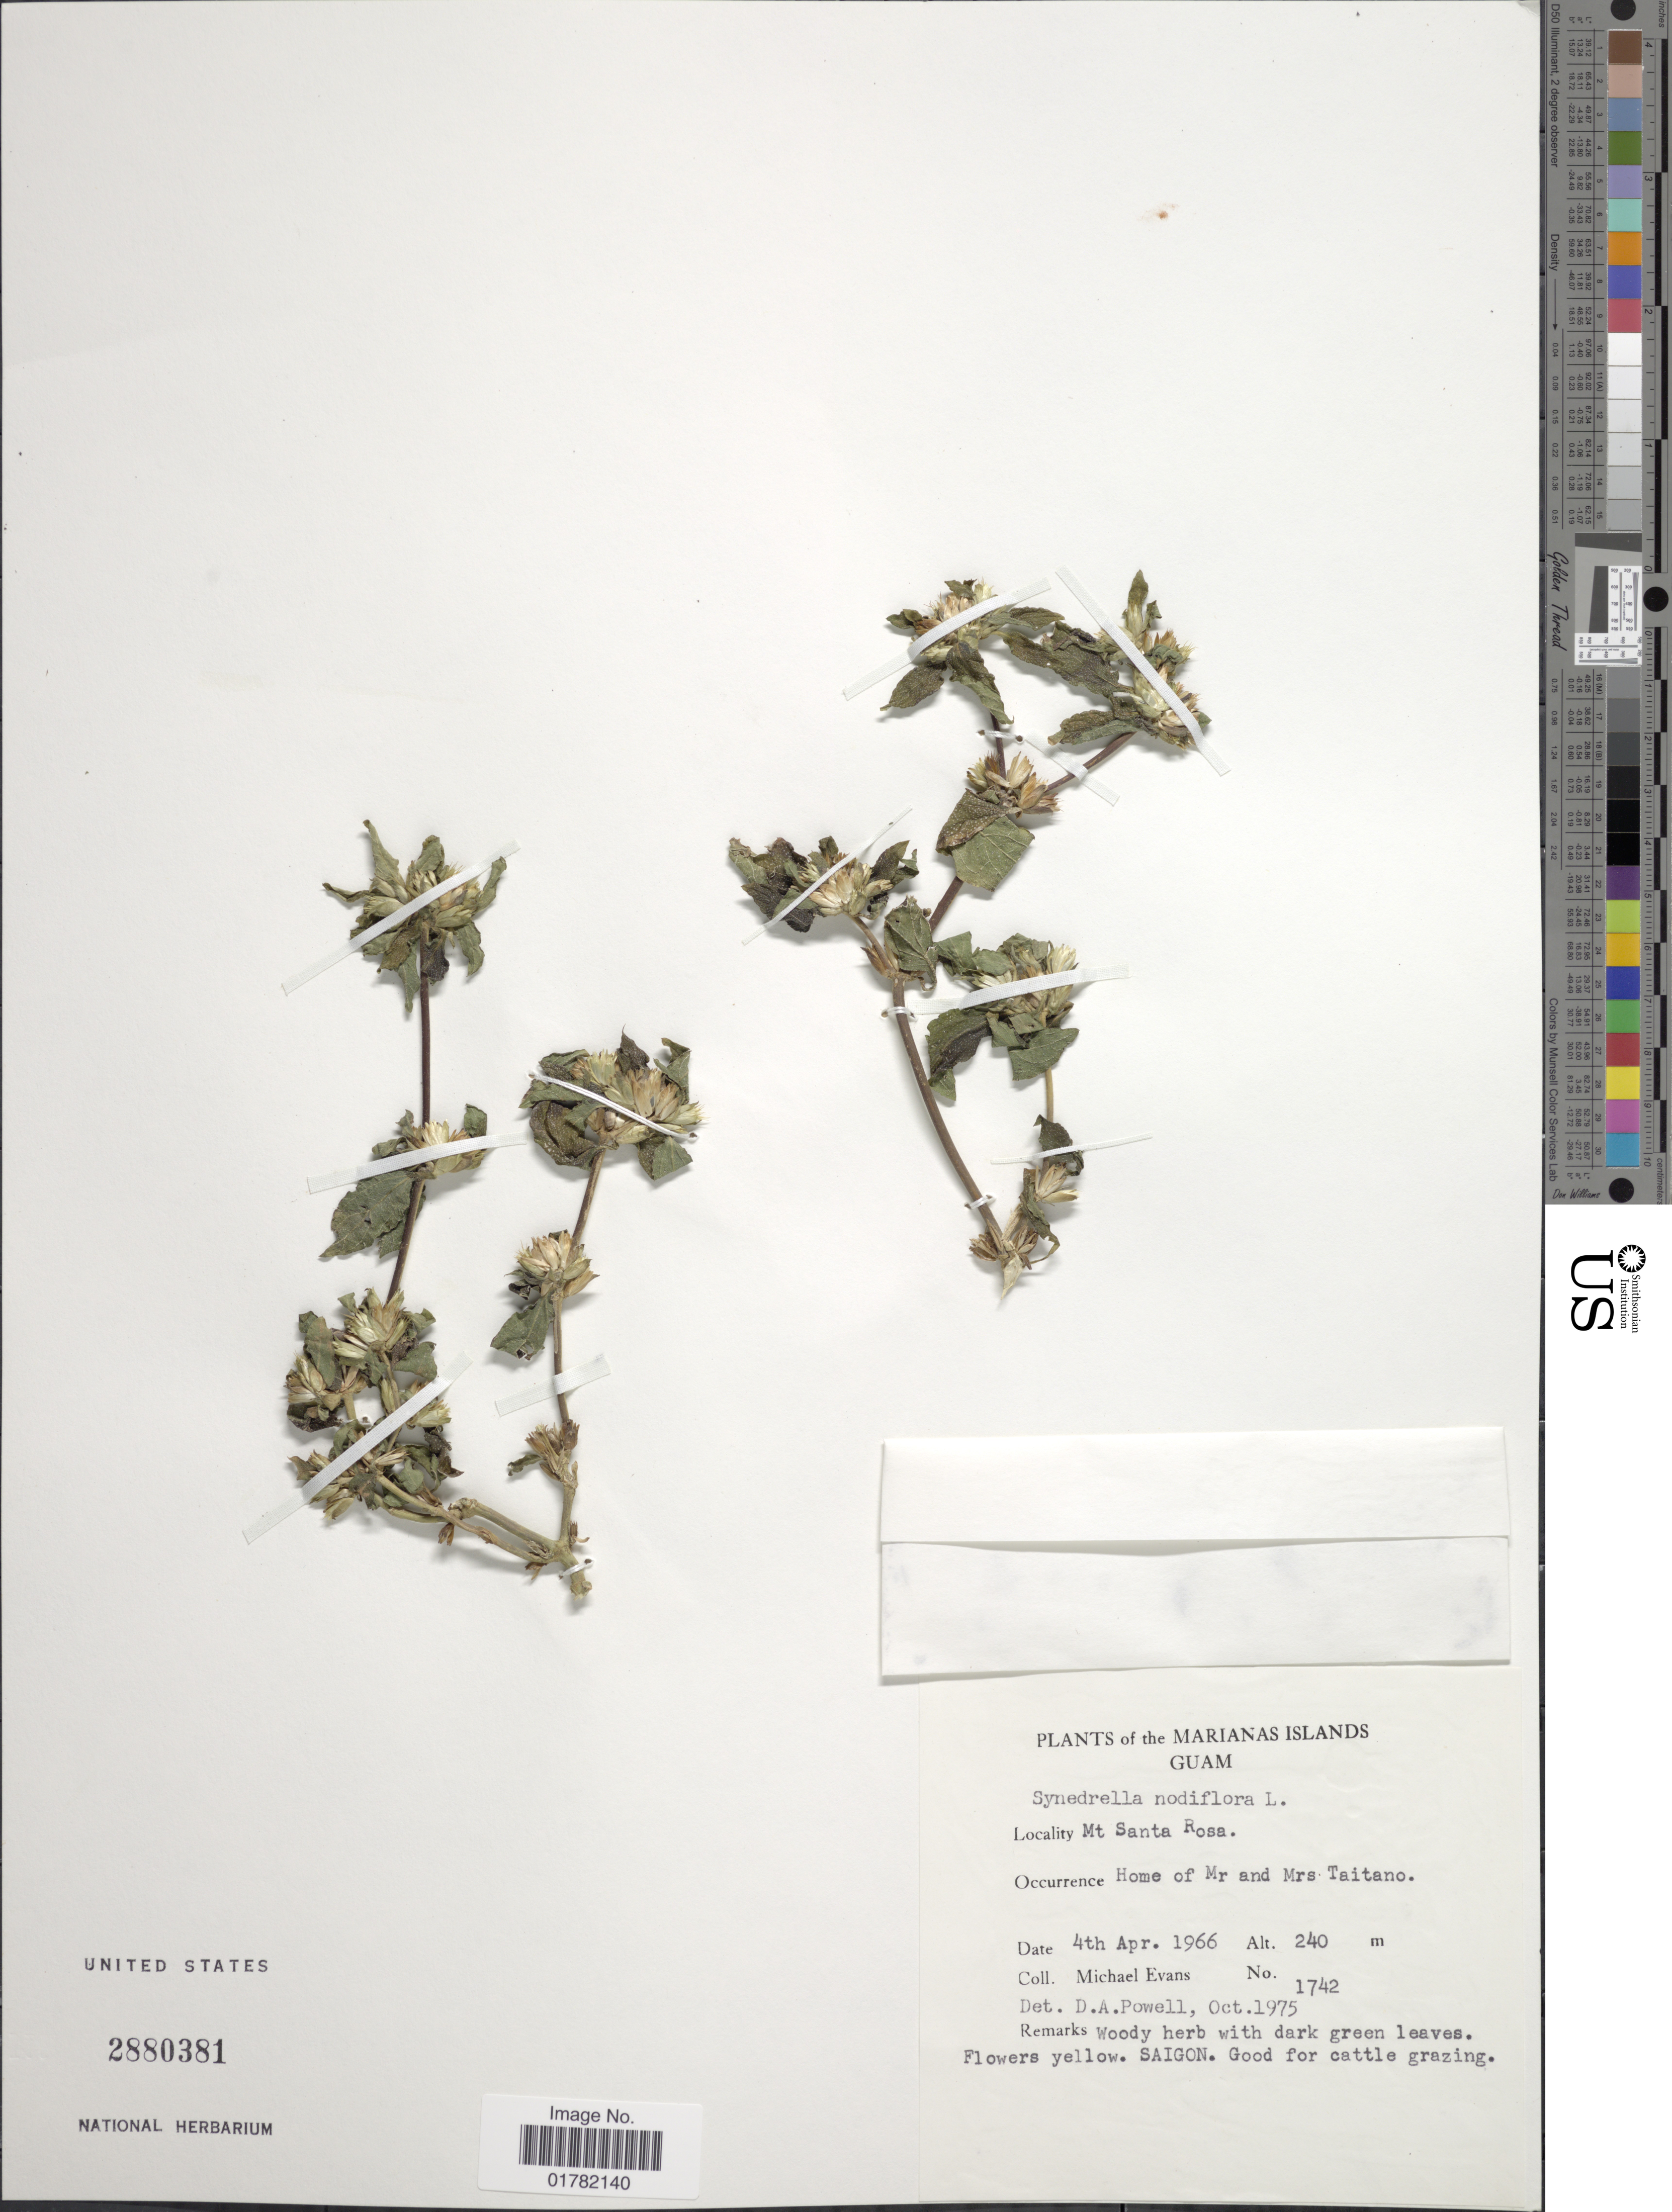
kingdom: Plantae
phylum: Tracheophyta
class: Magnoliopsida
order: Asterales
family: Asteraceae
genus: Synedrella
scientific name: Synedrella nodiflora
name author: (L.) Gaertn.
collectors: M. Evans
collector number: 1742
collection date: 1966-04-04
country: Guam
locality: Marianas Islands, Mt Santa Rosa, Home of Mr and Mrs Taitano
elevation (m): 240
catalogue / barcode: US 2880381